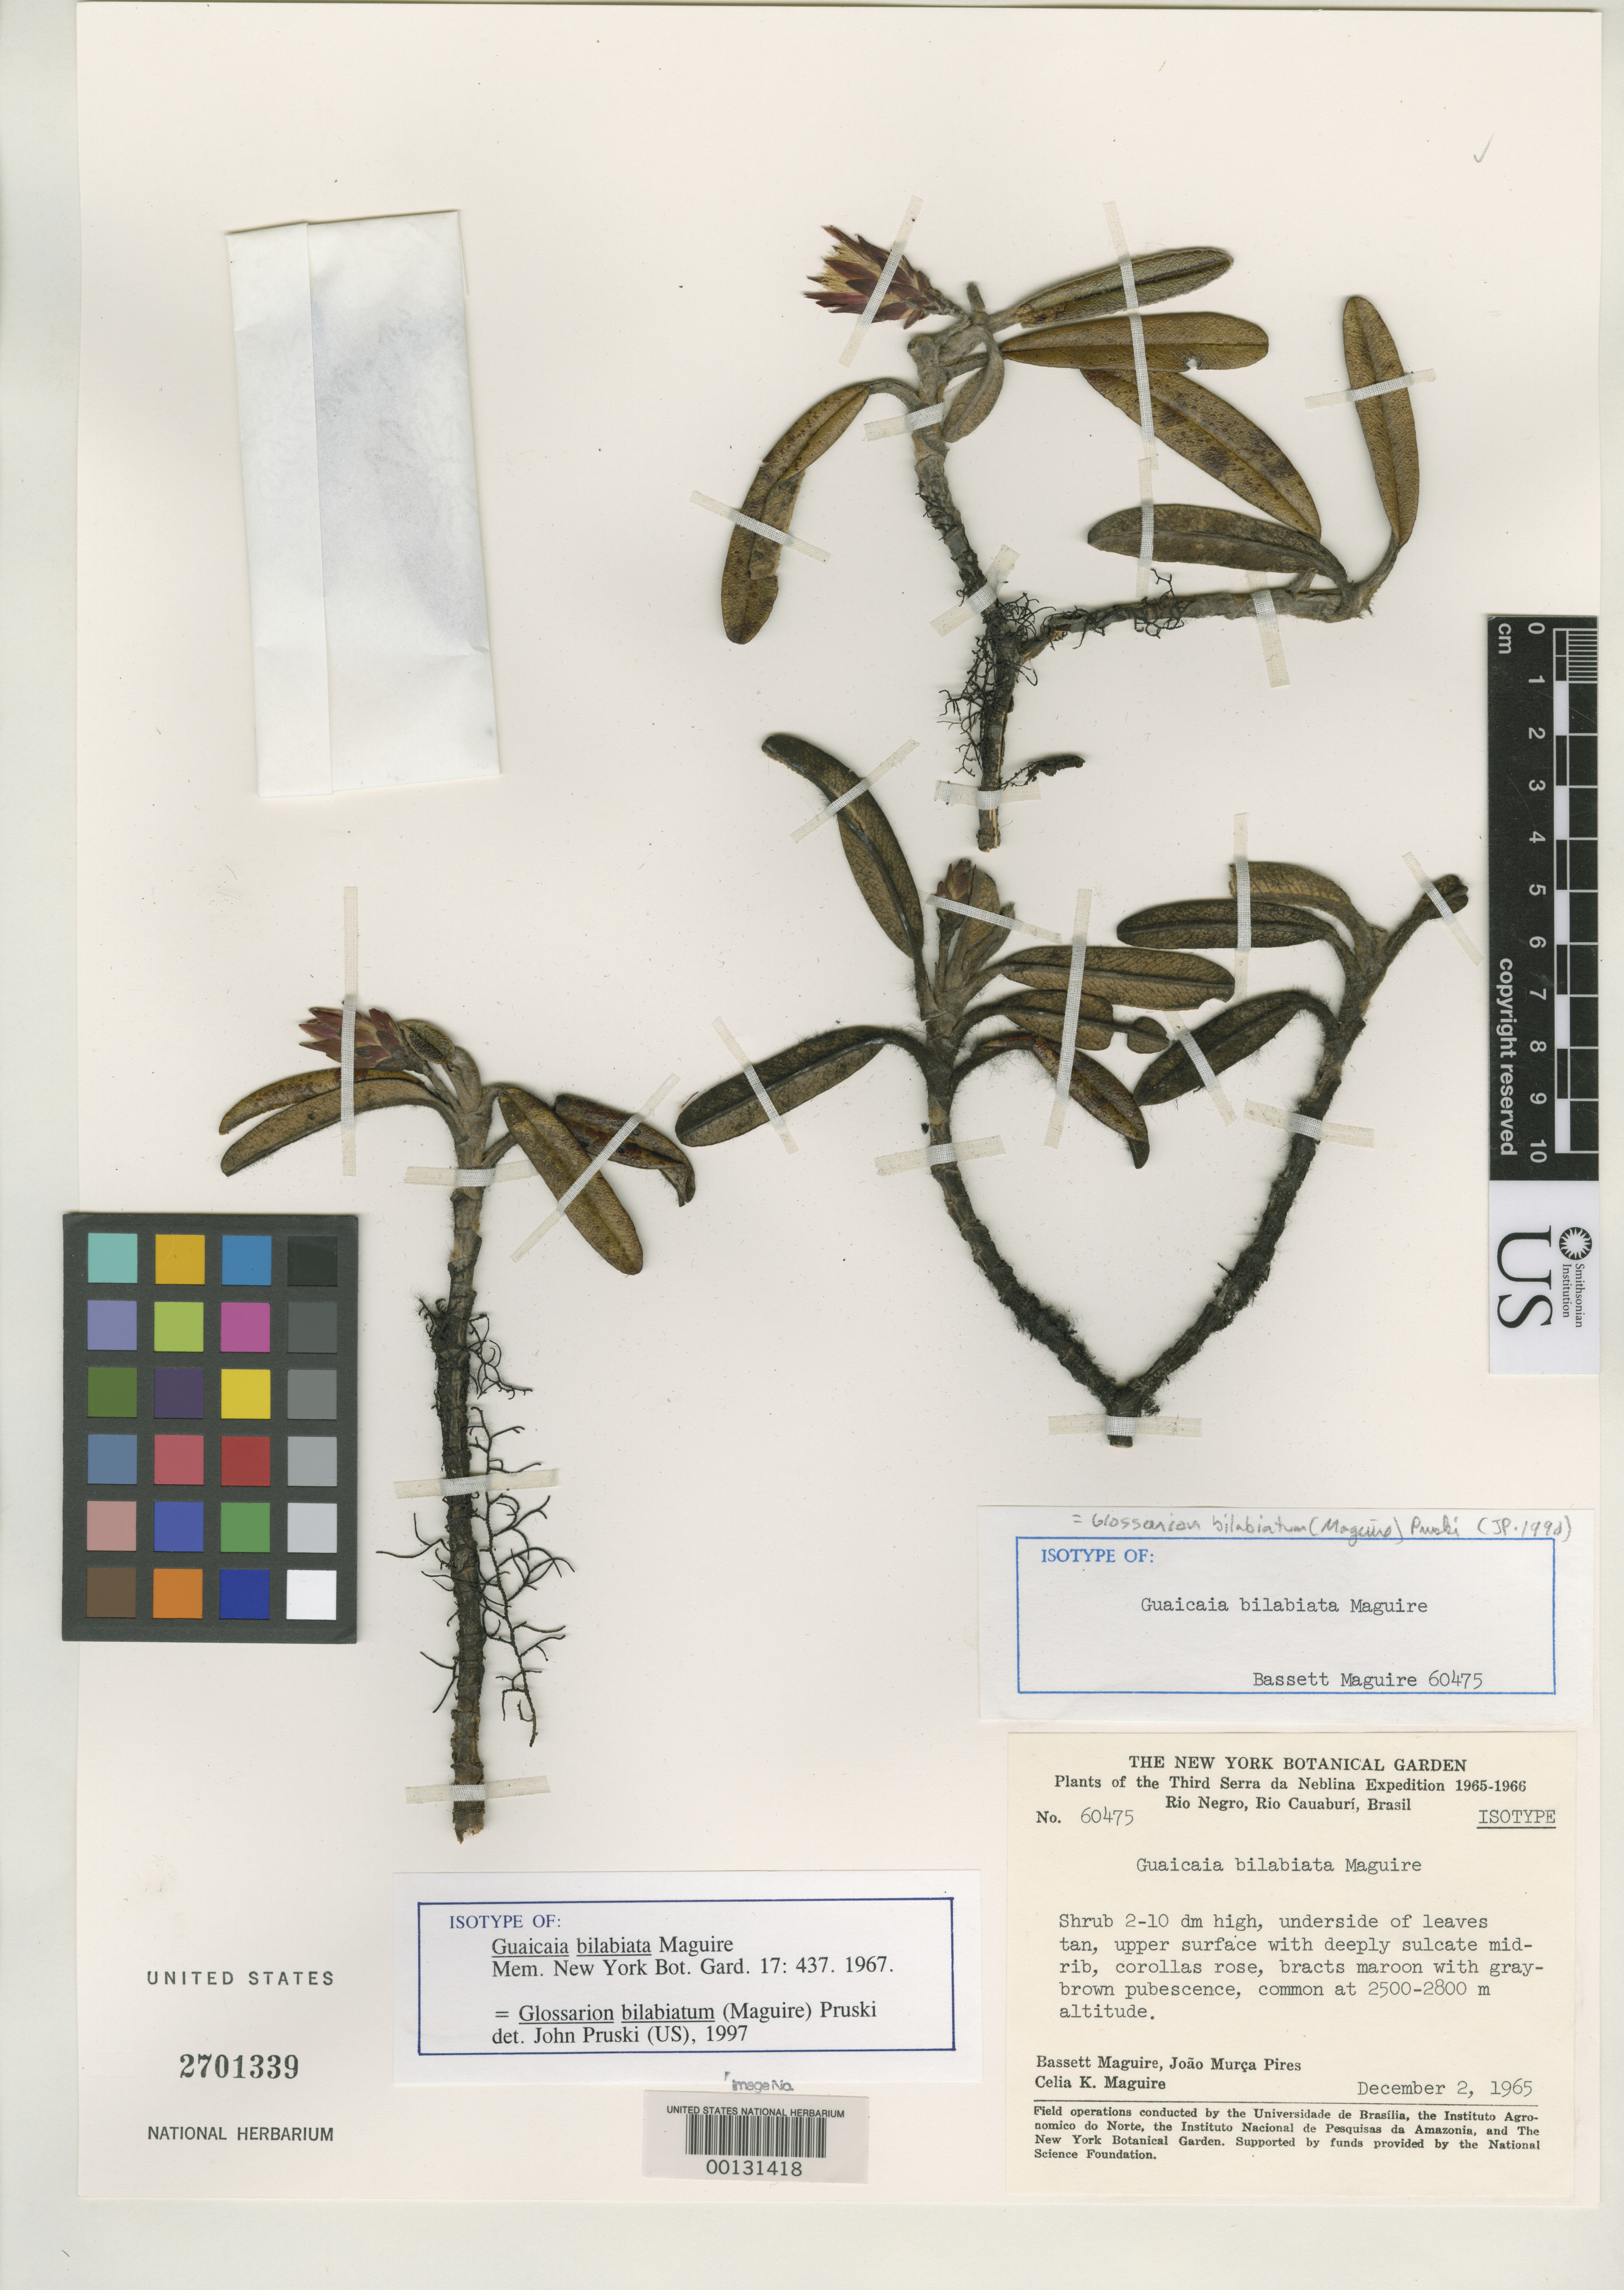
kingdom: Plantae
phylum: Tracheophyta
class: Magnoliopsida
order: Asterales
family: Asteraceae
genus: Guaicaia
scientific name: Guaicaia bilabiata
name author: Maguire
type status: Isotype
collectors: B. Maguire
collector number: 60475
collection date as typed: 02 Dec 1965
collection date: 1965-12-02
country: Brazil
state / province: Amazonas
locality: Rio Negro, Rio Cauaburi.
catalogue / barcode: US 2701339